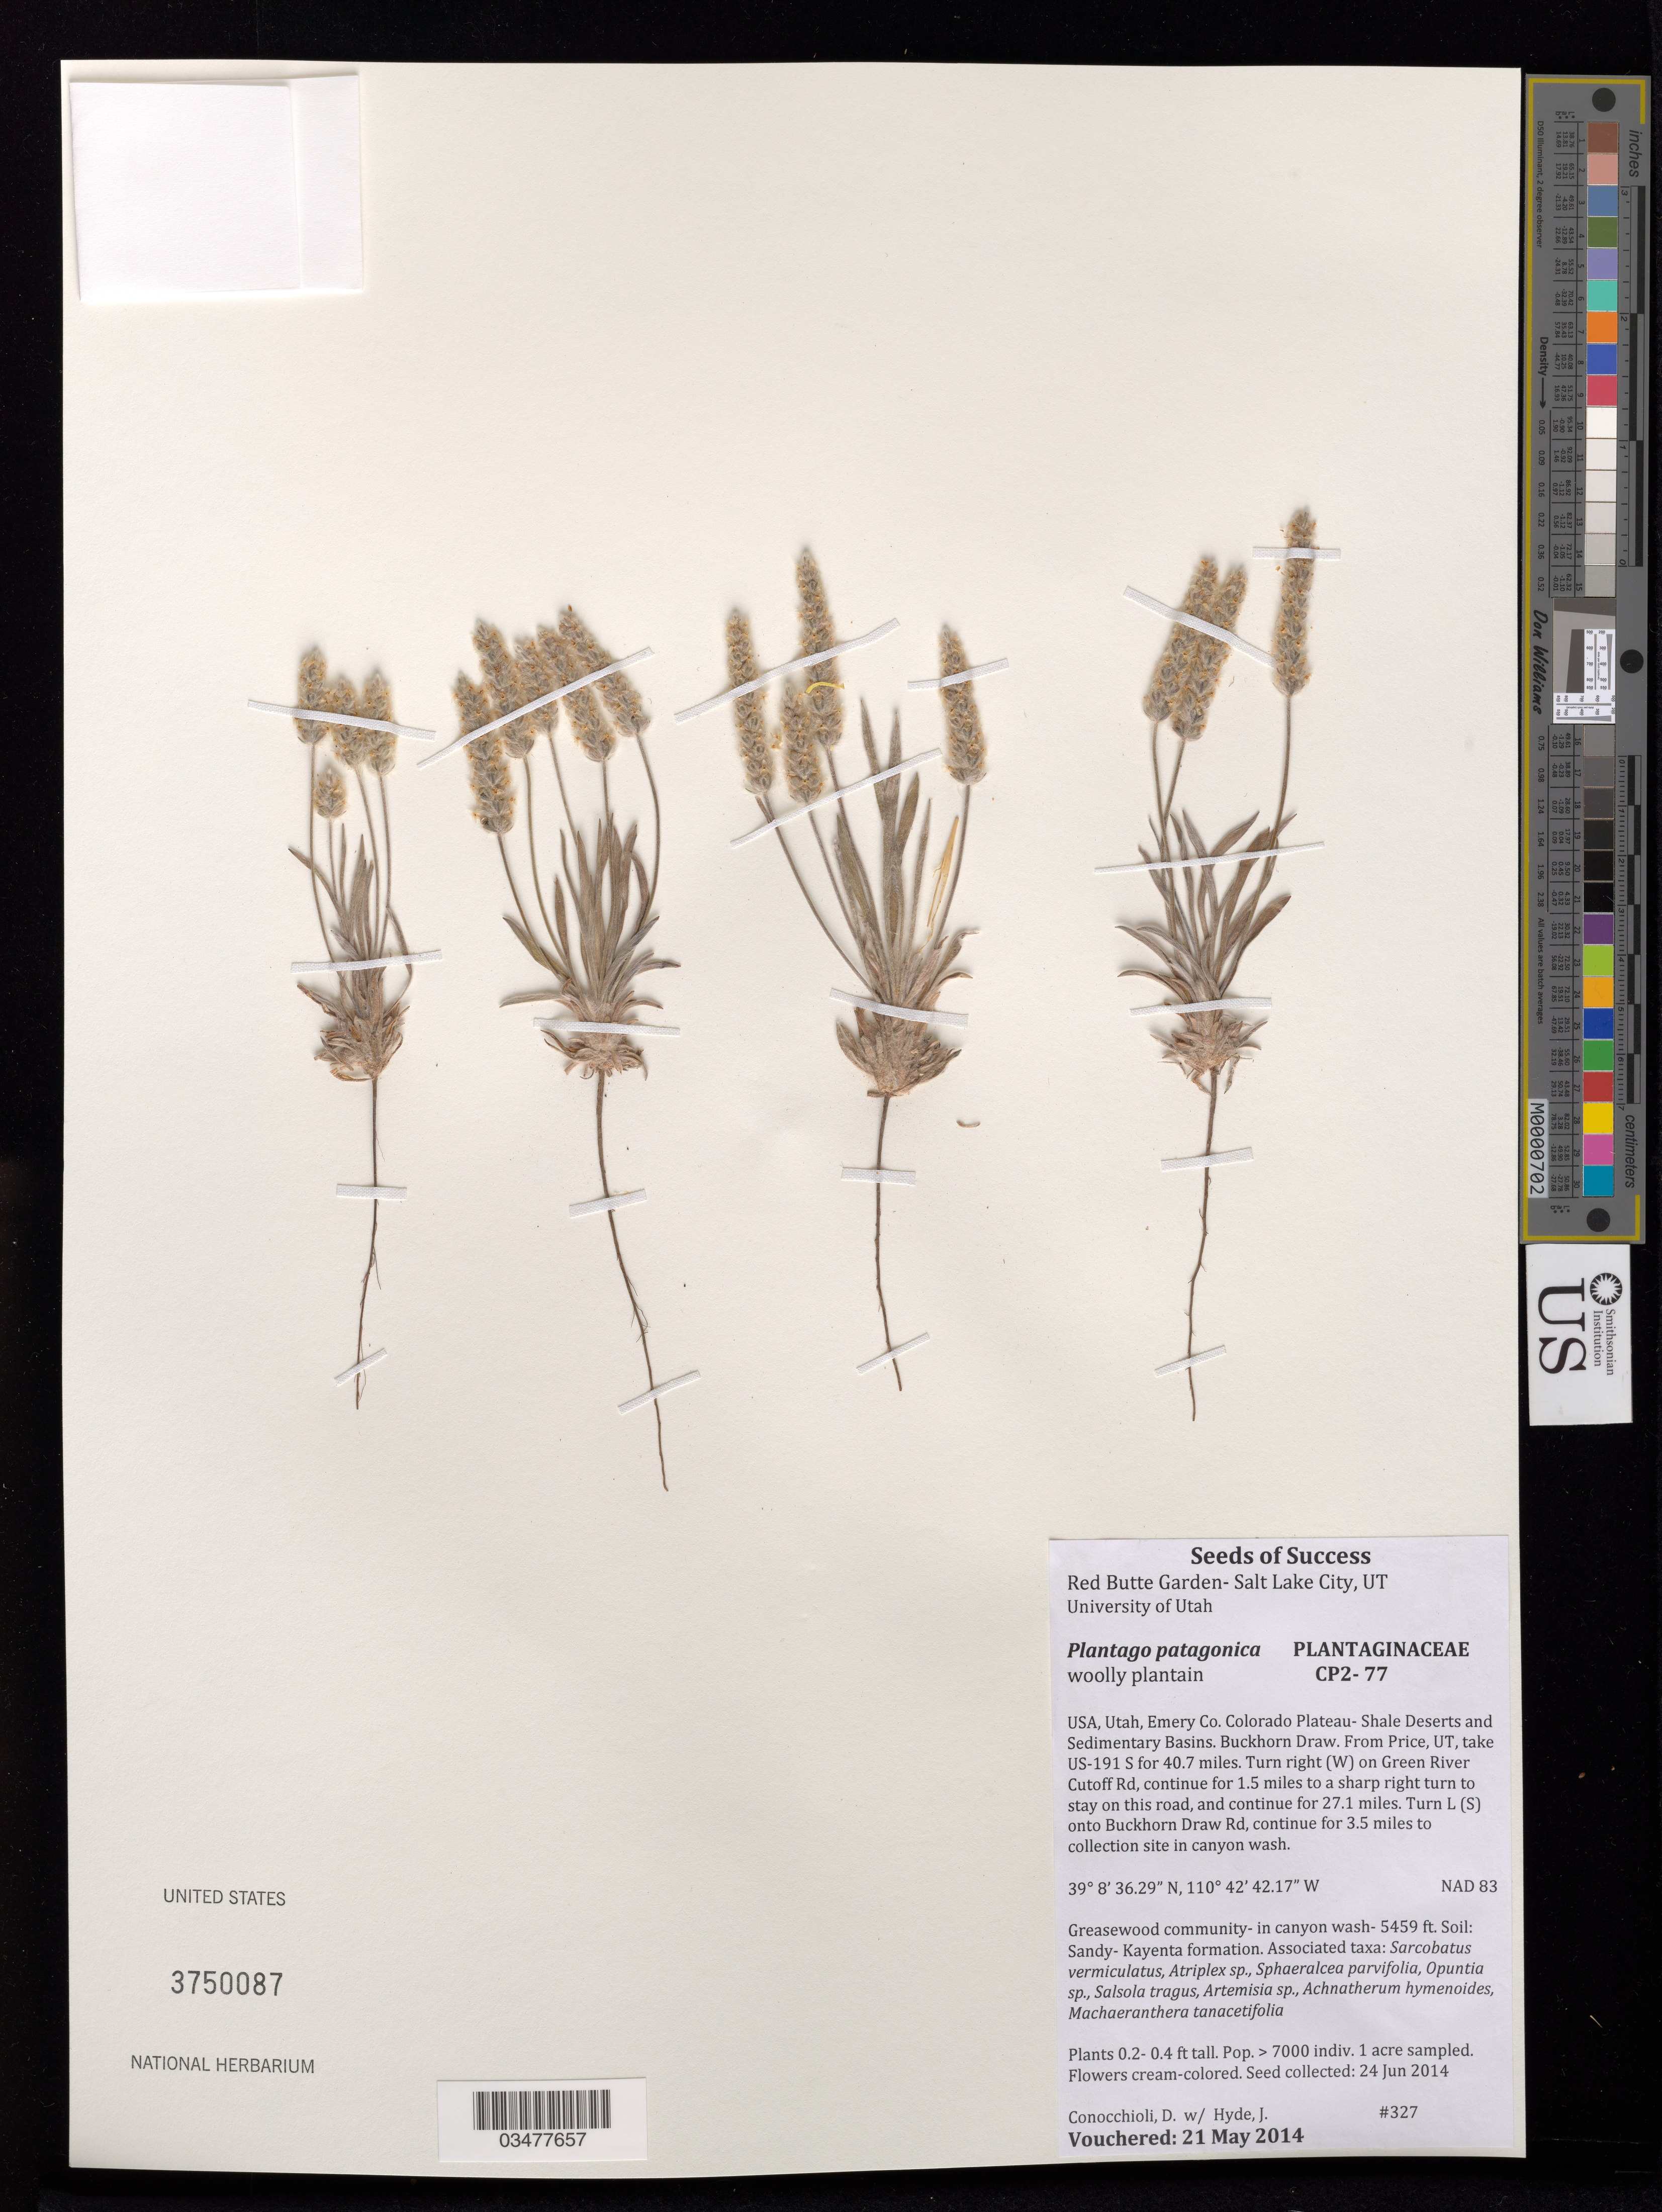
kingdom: Plantae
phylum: Tracheophyta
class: Magnoliopsida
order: Lamiales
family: Plantaginaceae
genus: Plantago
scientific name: Plantago patagonica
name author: Jacq.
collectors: D. Conocchioli & J. Hyde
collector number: CP2-77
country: United States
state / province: Utah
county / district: Emery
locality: Buckhorn Draw.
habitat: Greasewood community-in canyon wash. Soil:sandy-Kayenta formation. With Opuntia sp., Salsola tragus, Atriplex sp., etc.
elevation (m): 1664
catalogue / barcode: US 3750087